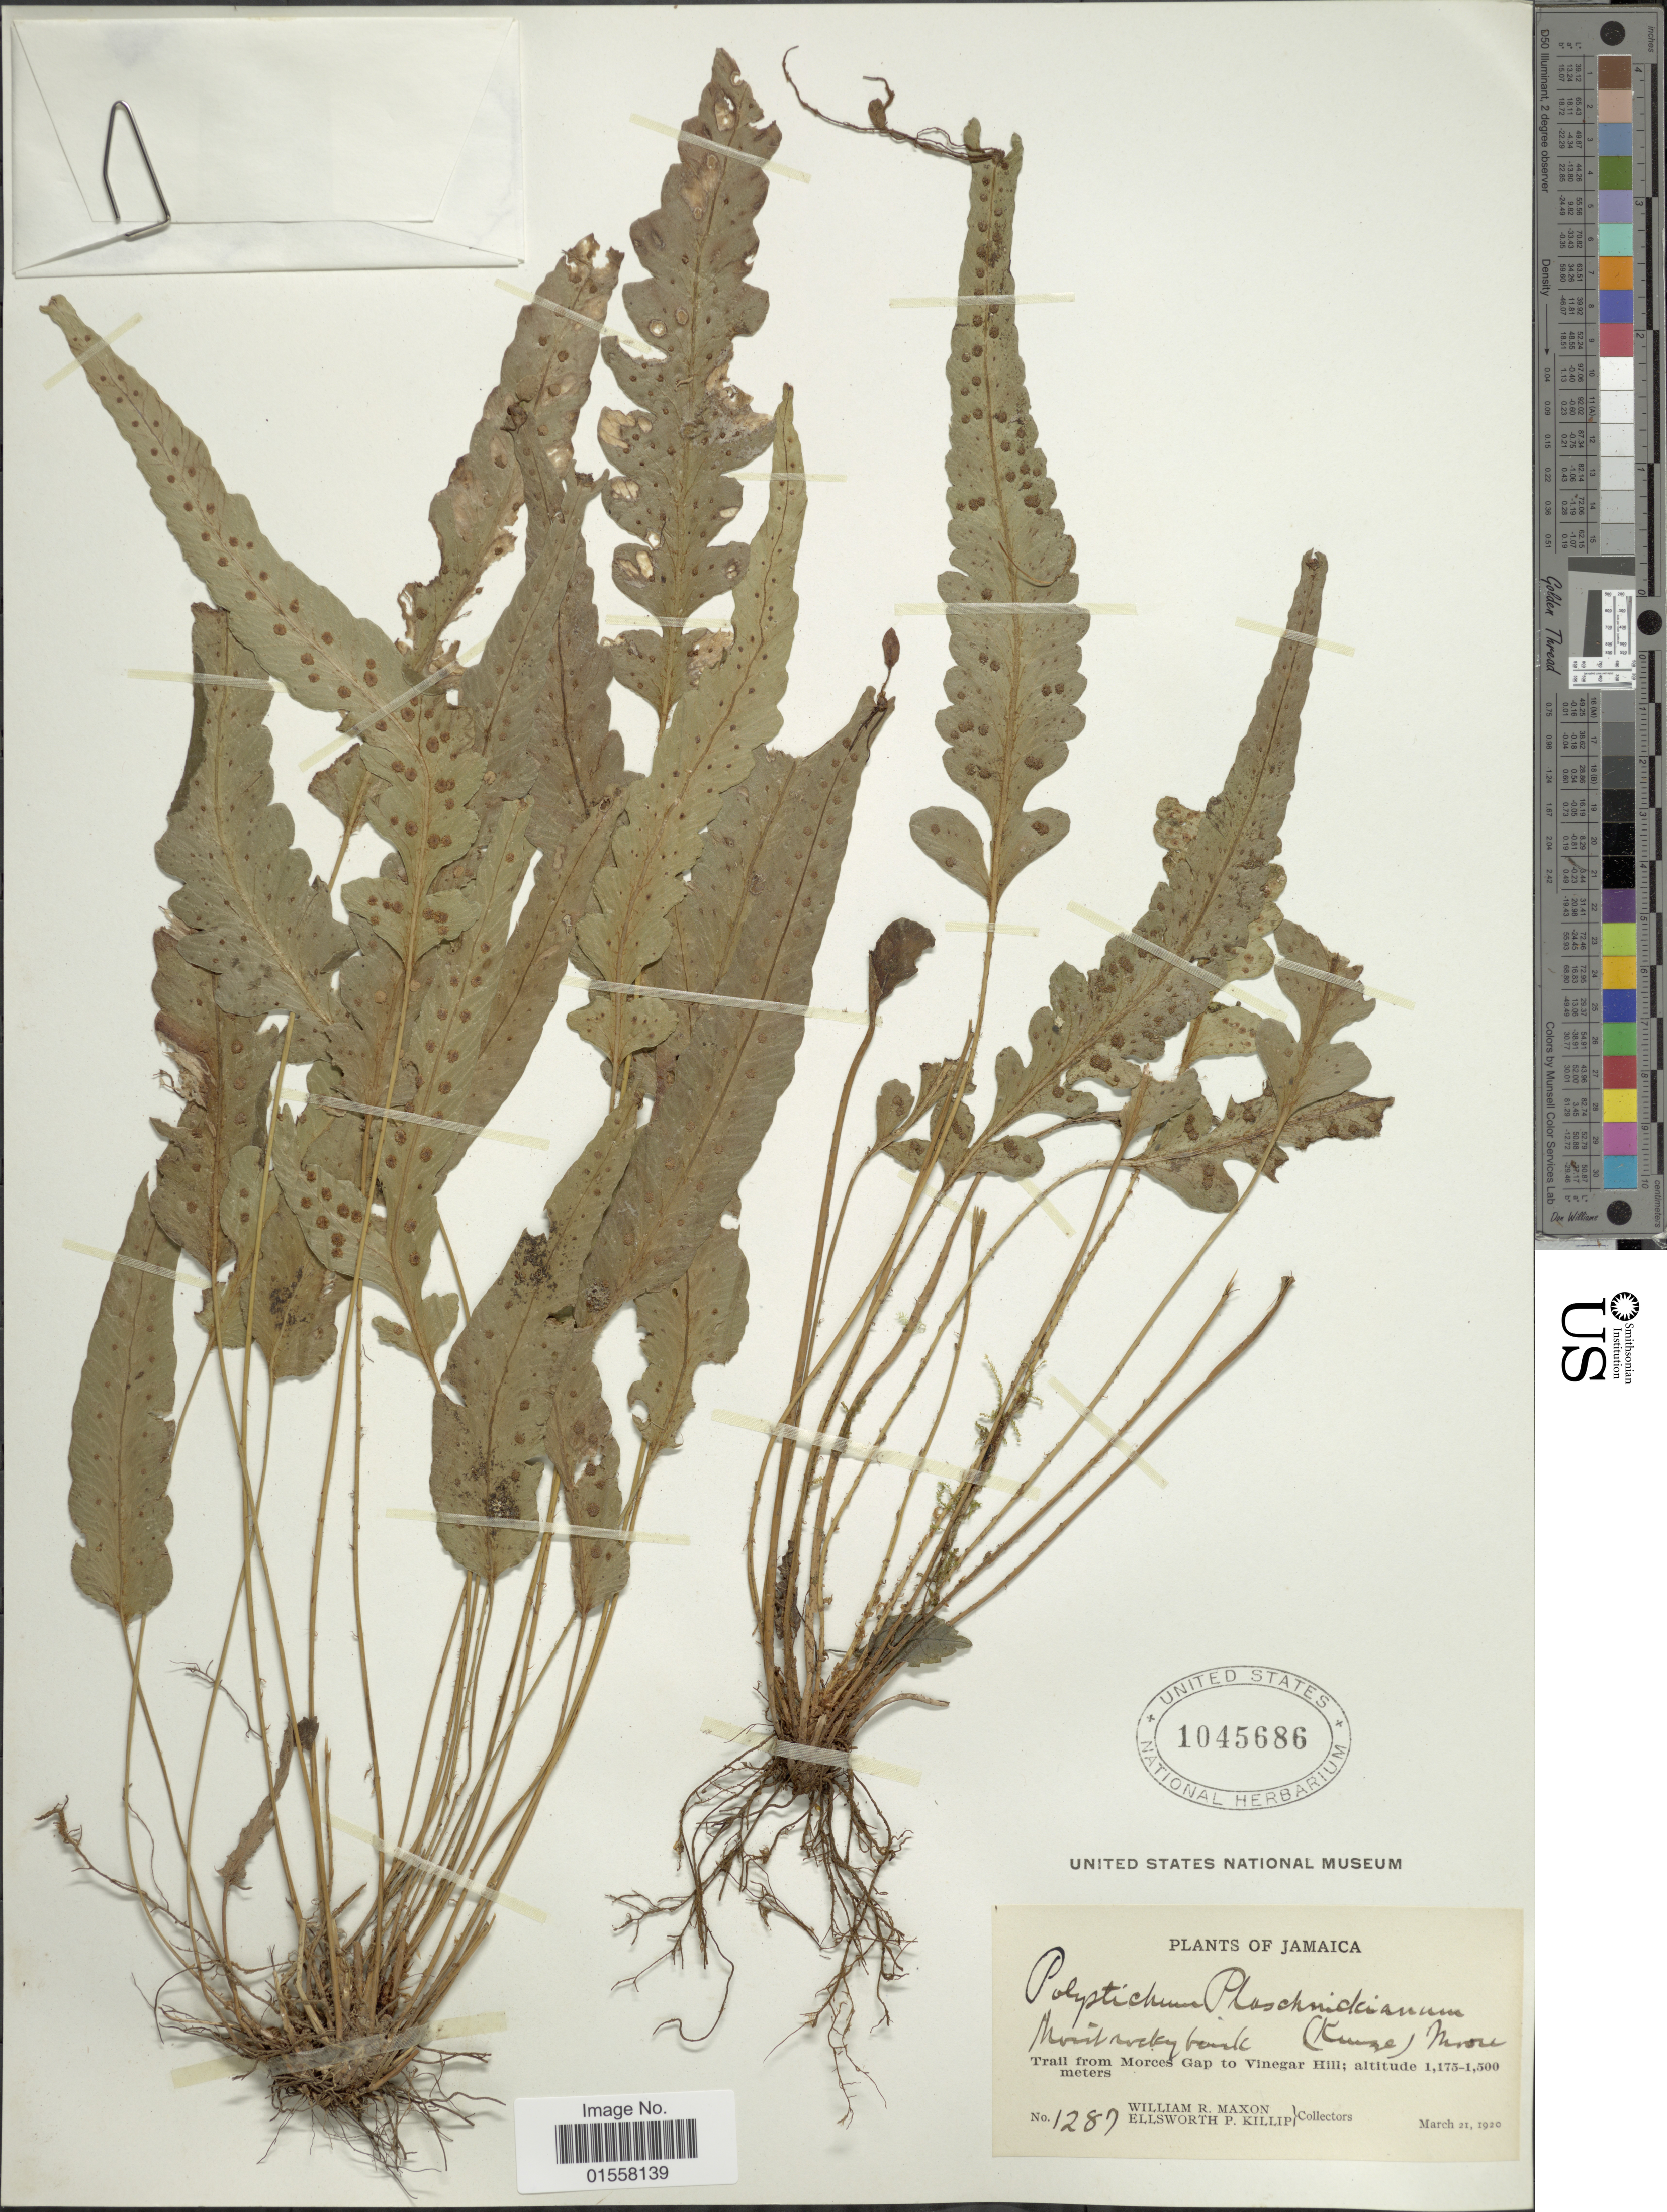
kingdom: Plantae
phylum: Tracheophyta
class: Polypodiopsida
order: Polypodiales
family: Dryopteridaceae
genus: Polystichum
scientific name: Polystichum plaschnickianum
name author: (Kunze) Moore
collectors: W. R. Maxon & E. P. Killip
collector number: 1287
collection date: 1920-03-21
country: Jamaica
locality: Trail from Morces Gap to Vinegar Hill.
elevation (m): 1175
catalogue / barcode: US 1045686